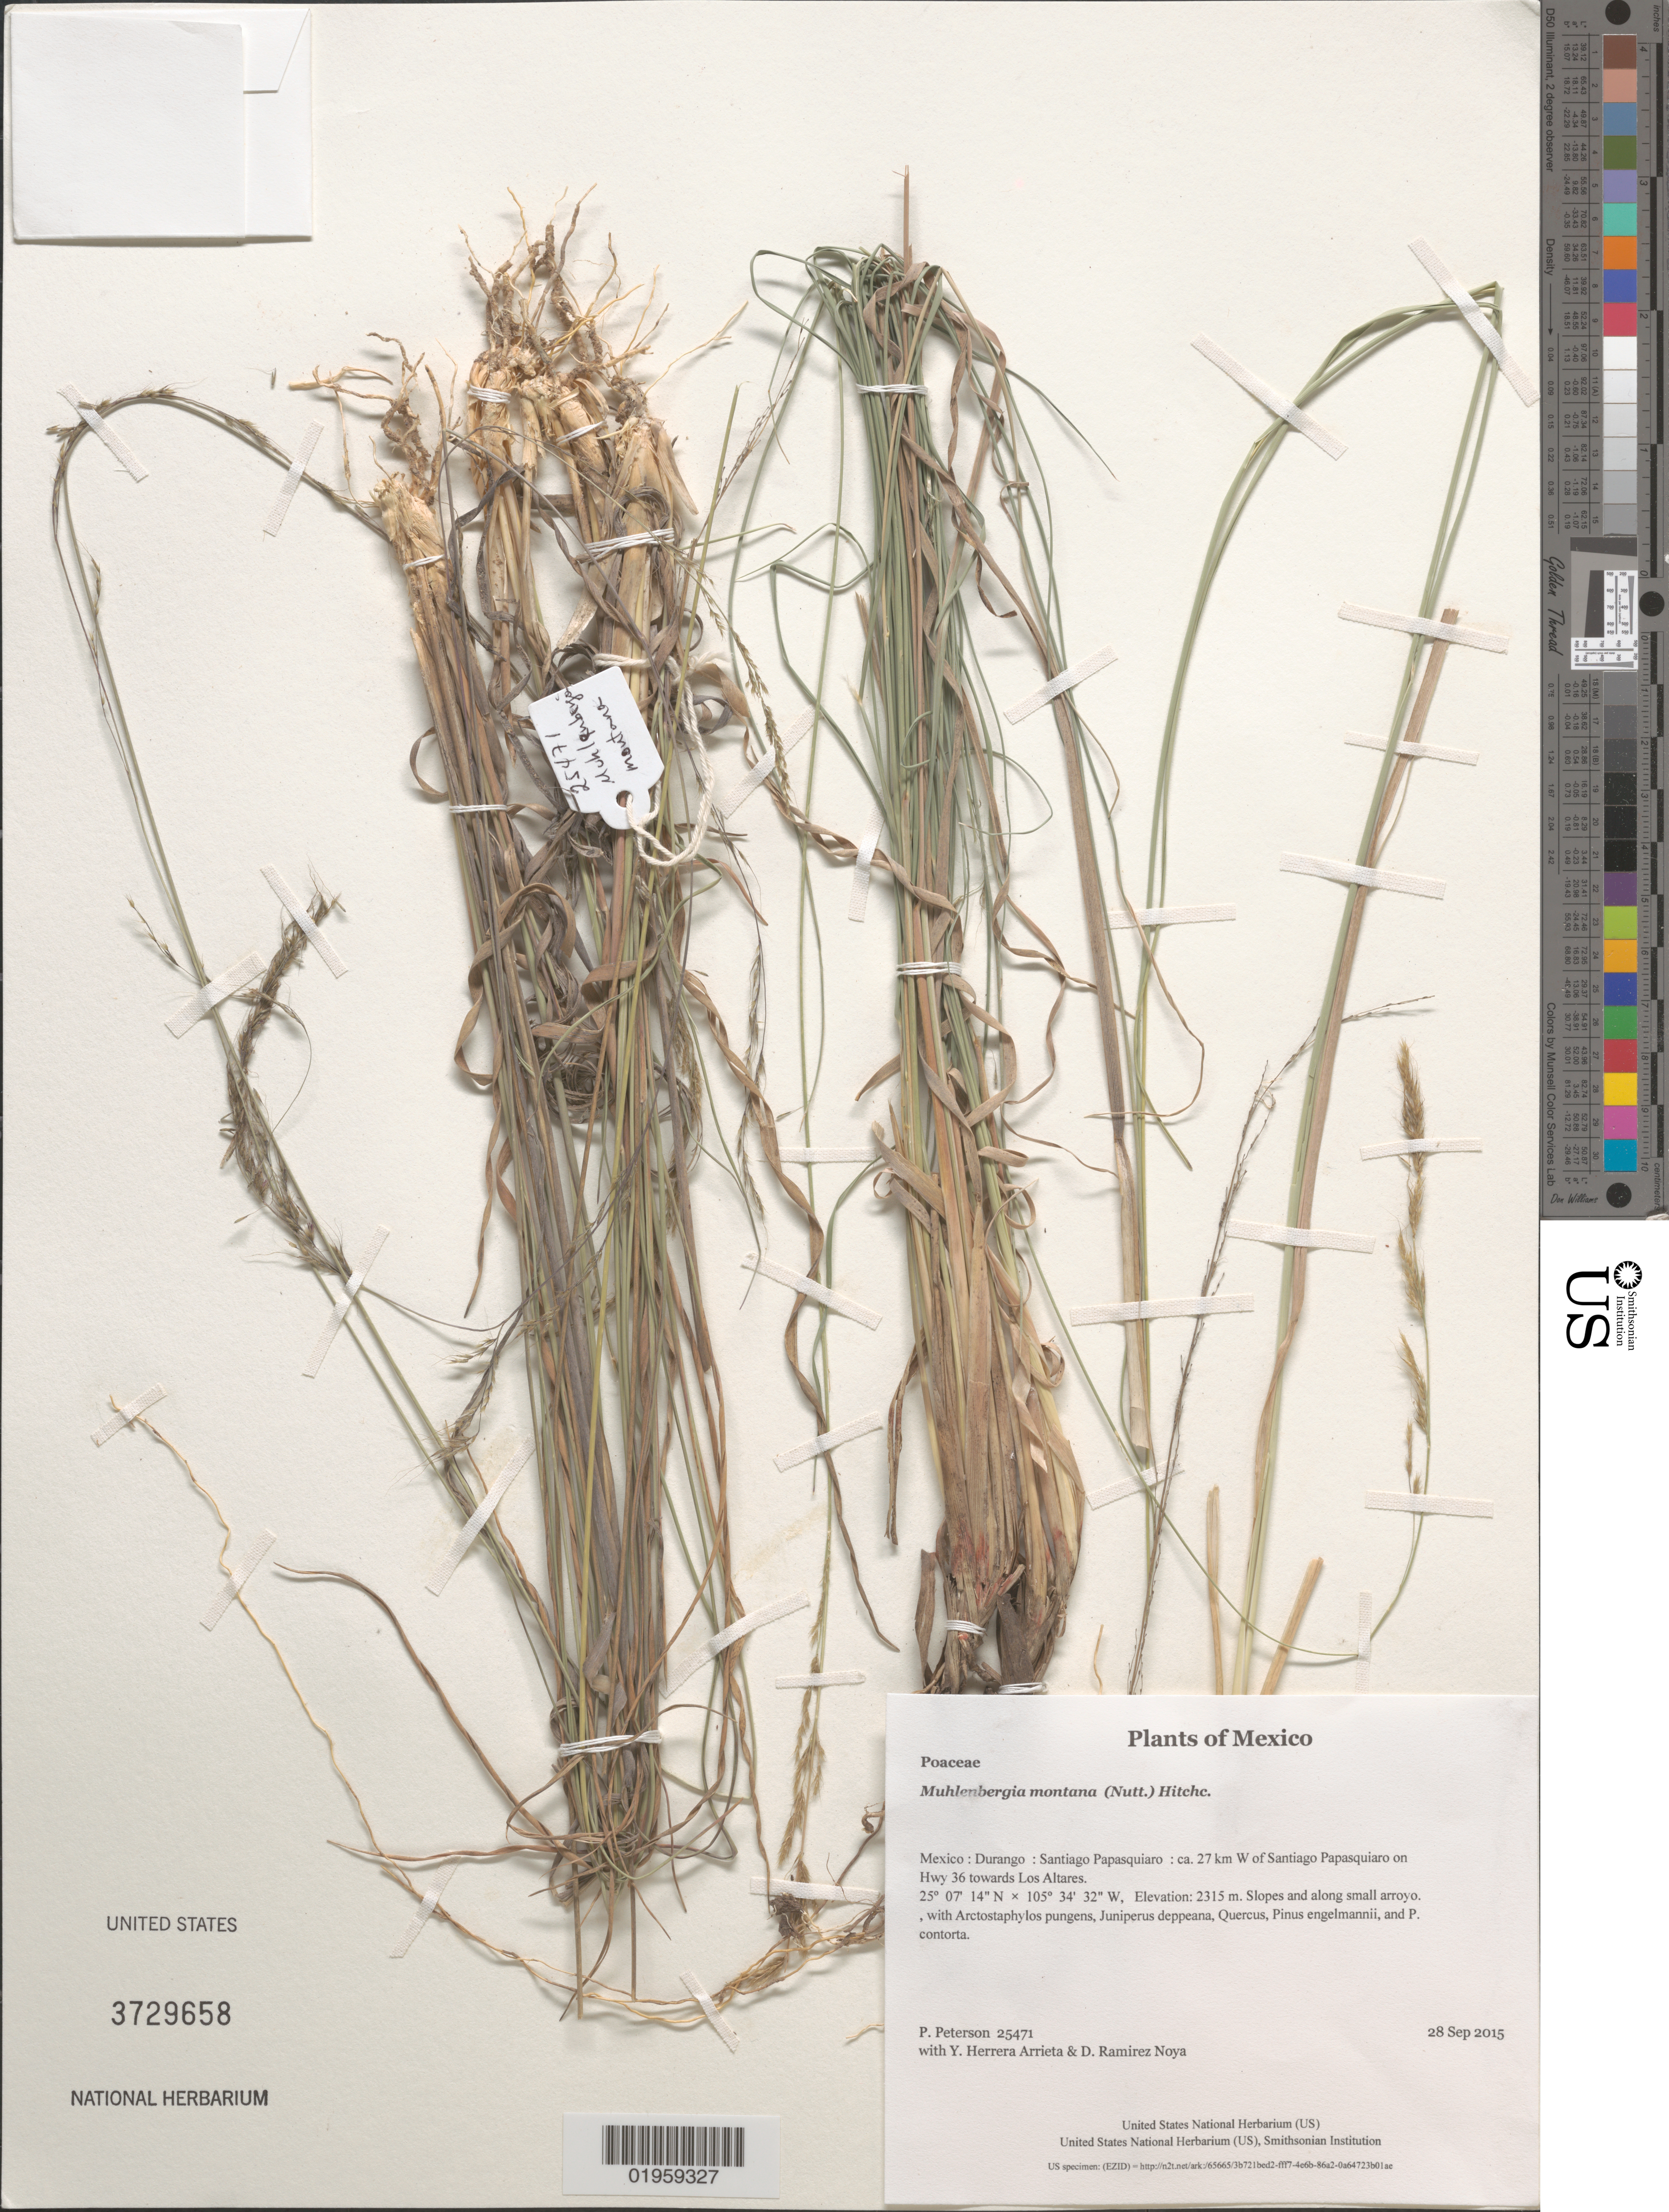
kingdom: Plantae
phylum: Tracheophyta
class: Liliopsida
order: Poales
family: Poaceae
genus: Muhlenbergia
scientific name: Muhlenbergia montana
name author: (Nutt.) Hitchc.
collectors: P. M. Peterson, Y. Herrera Arrieta & D. Ramirez Noya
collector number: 25471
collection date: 2015-09-28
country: Mexico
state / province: Durango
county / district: Santiago Papasquiaro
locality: ca. 27 km W of Santiago Papasquiaro on Hwy 36 towards Los Altares.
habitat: Slopes and along small arroyo.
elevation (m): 2315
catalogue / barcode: US 3729658